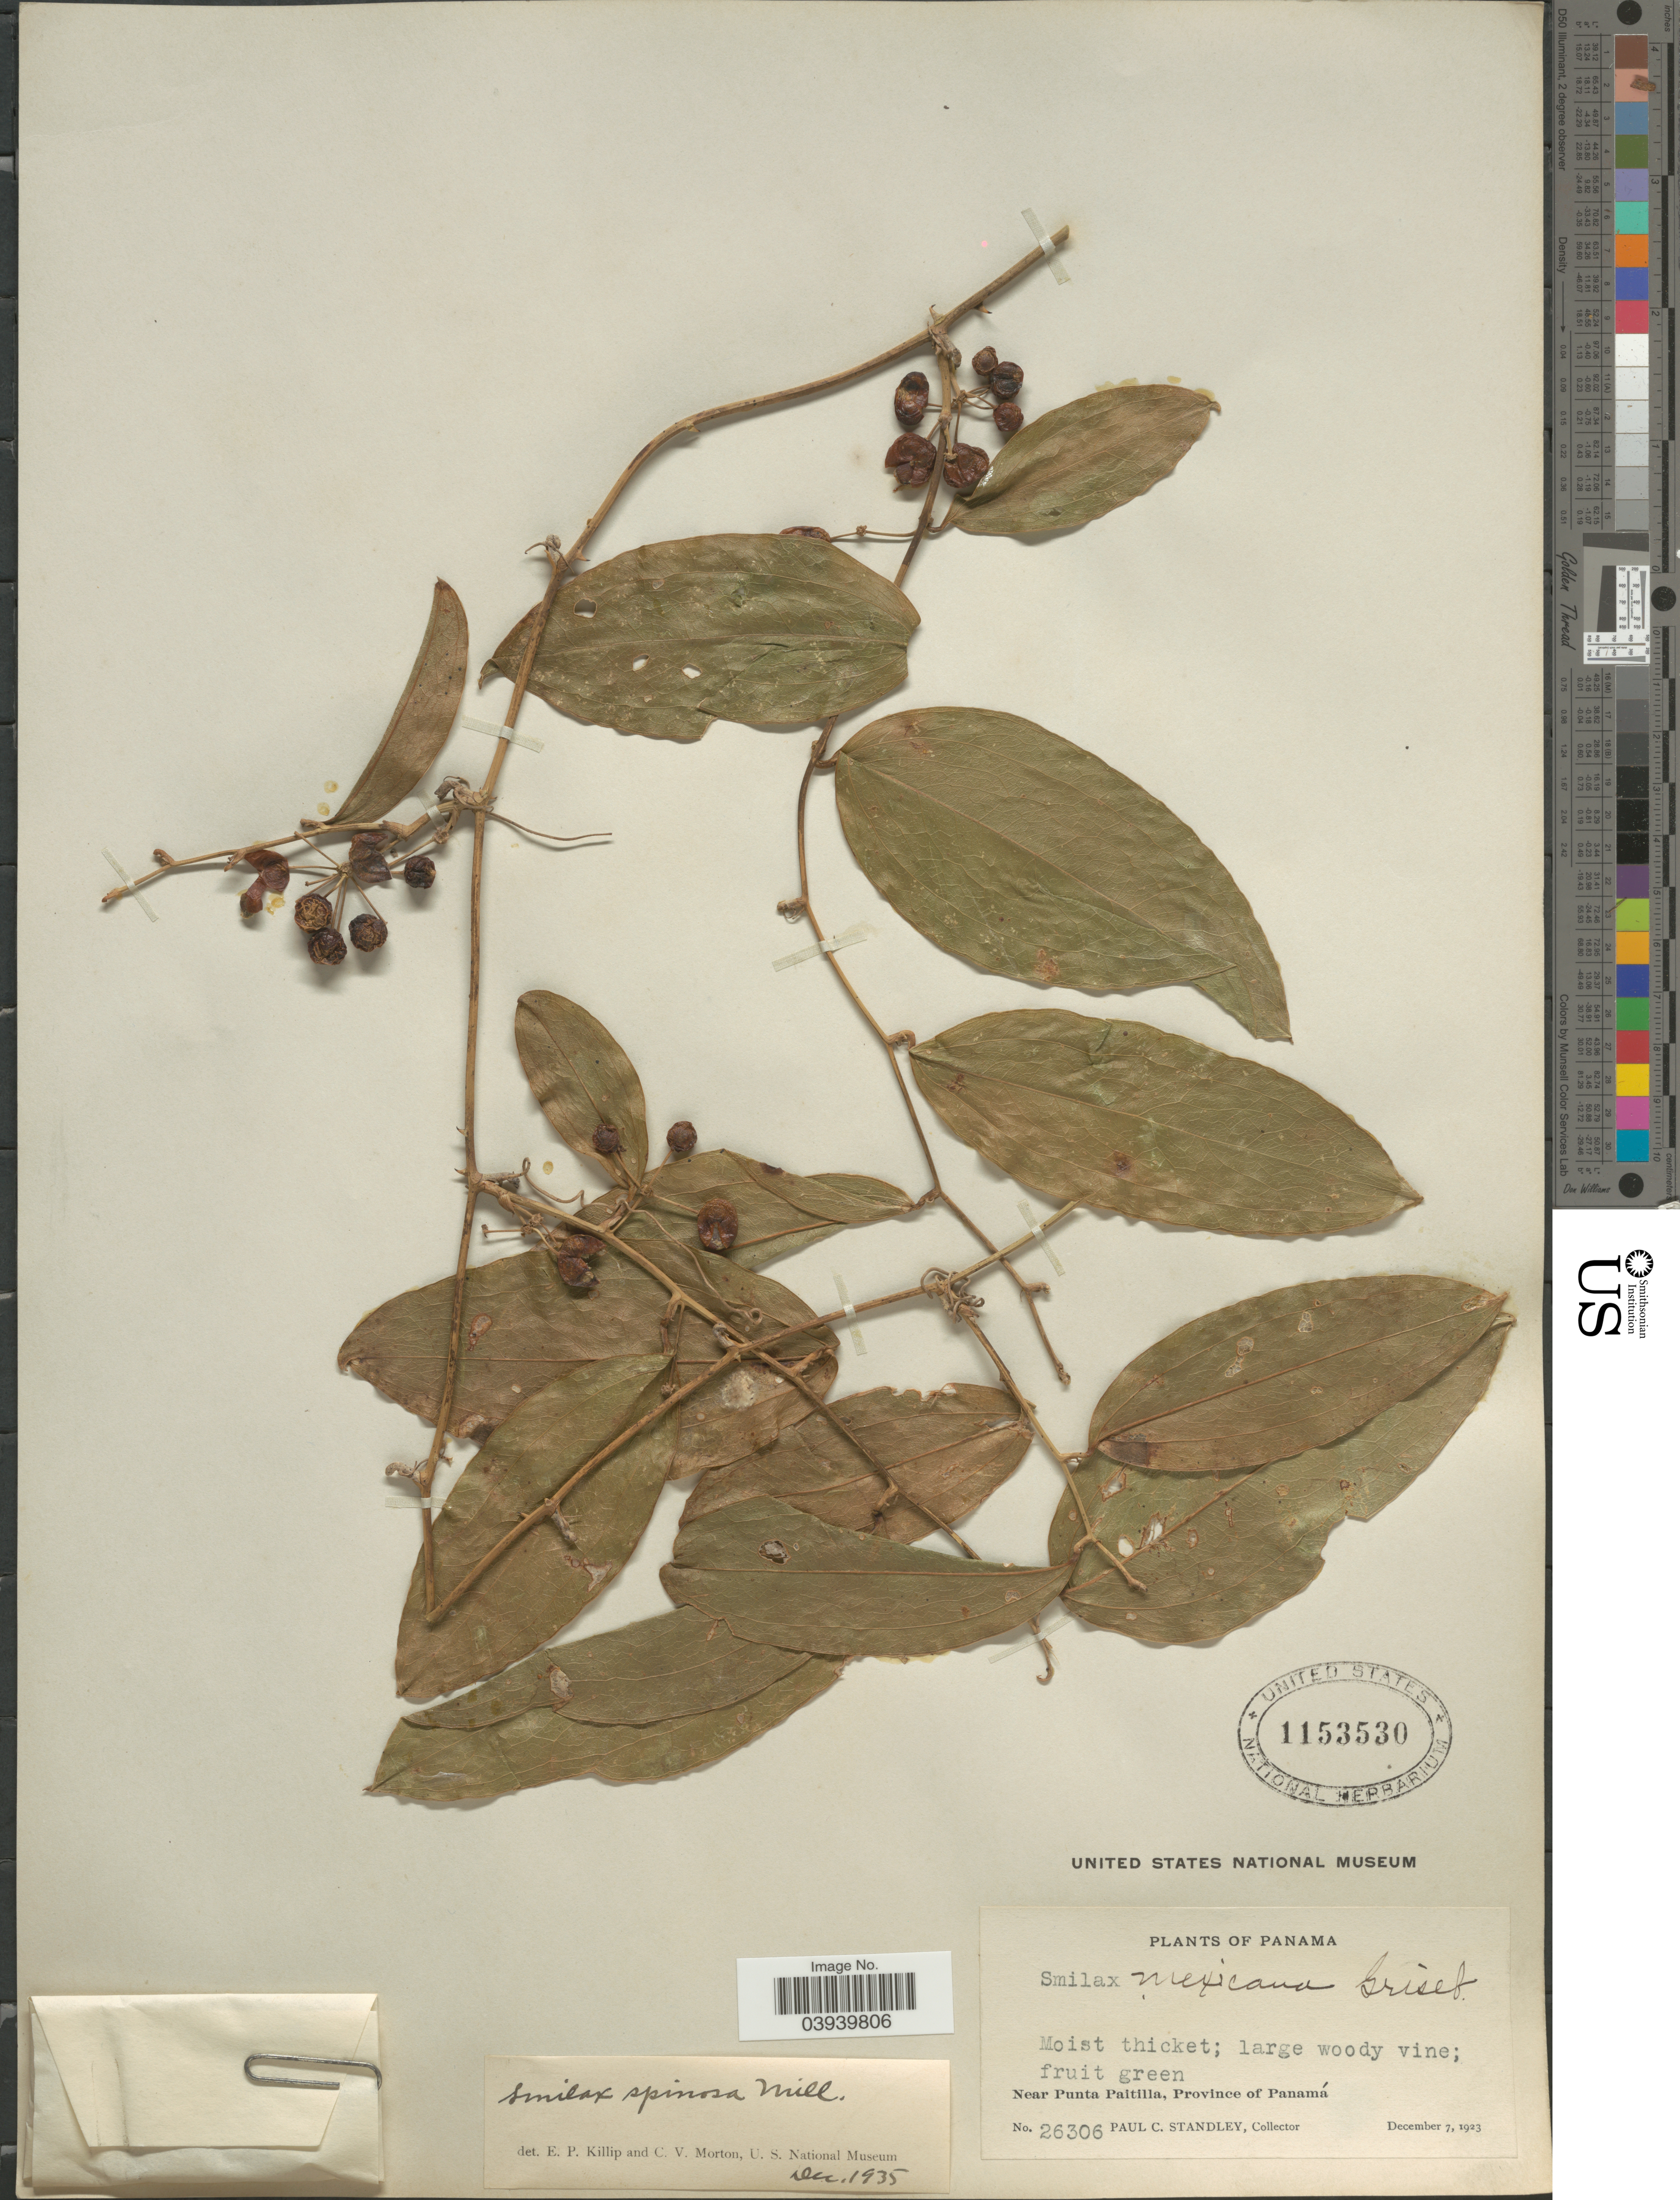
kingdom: Plantae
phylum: Tracheophyta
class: Liliopsida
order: Liliales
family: Smilacaceae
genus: Smilax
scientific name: Smilax spinosa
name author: Mill.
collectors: P. C. Standley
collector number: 26306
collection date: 1923-12-07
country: Panama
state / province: Panamá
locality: Near Punta Paitilla.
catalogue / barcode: US 1153530